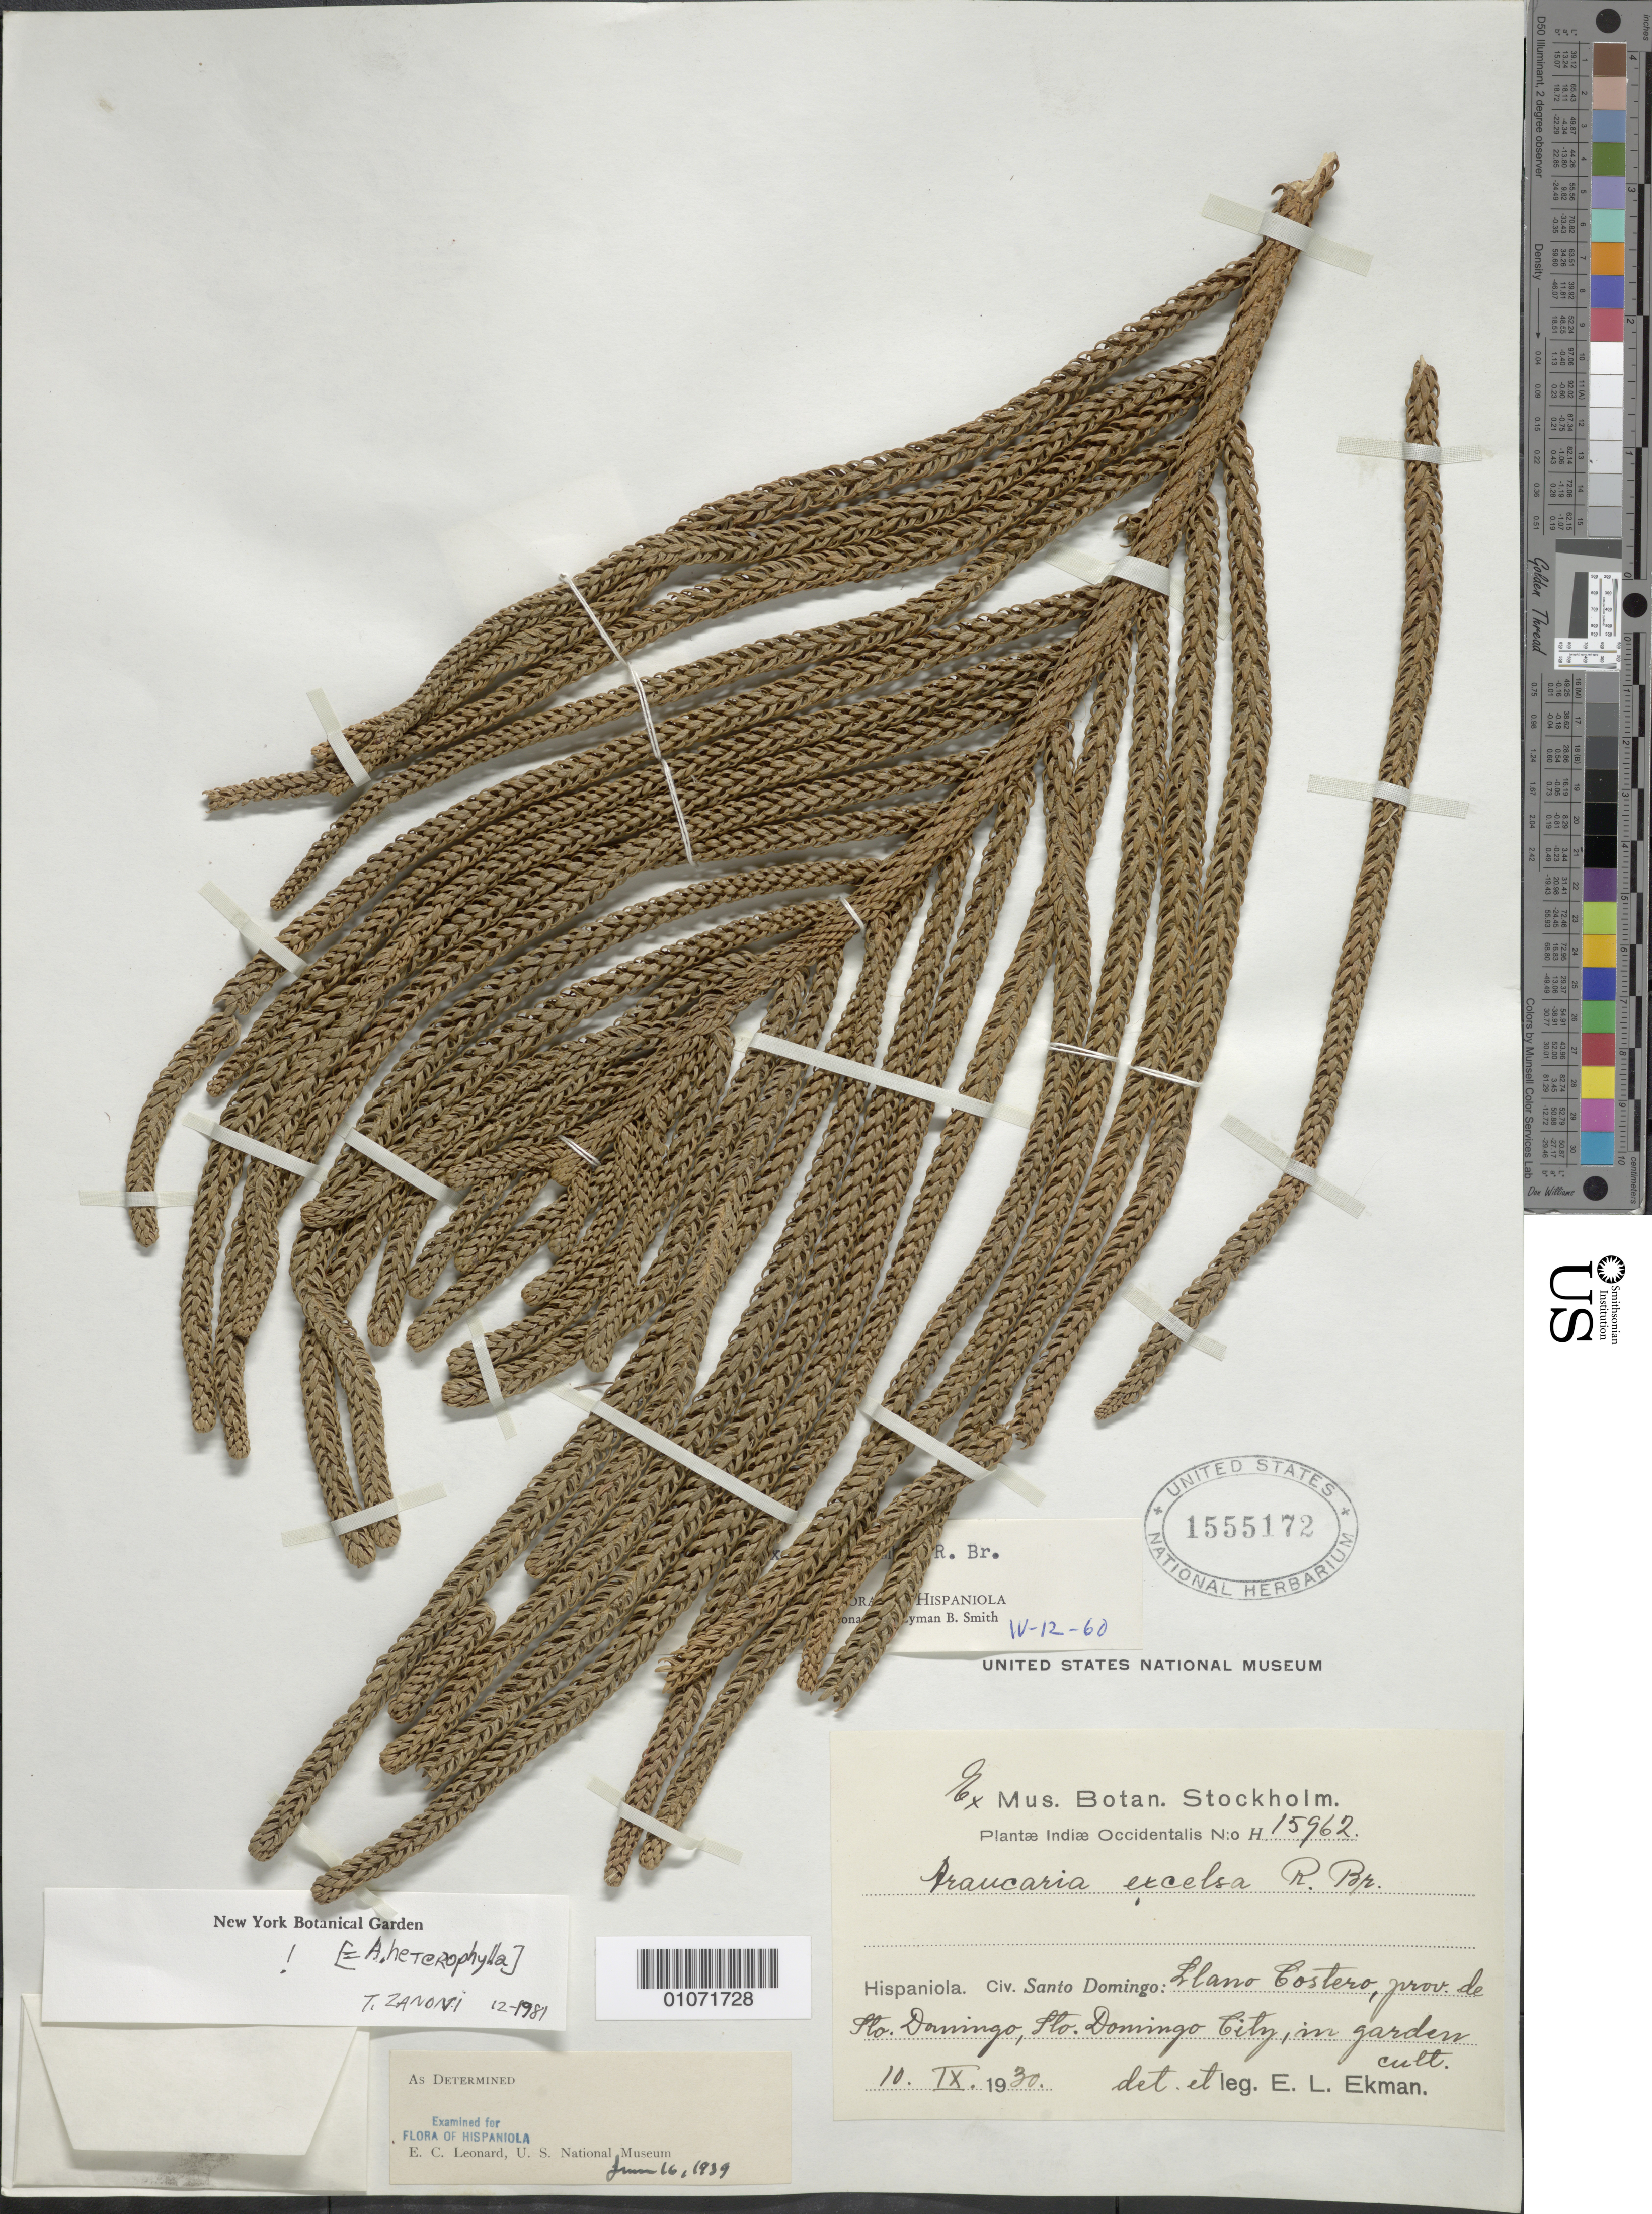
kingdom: Plantae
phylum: Tracheophyta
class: Pinopsida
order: Pinales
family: Araucariaceae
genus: Araucaria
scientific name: Araucaria heterophylla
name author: (Salisb.) Franco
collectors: E. L. Ekman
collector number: H 15962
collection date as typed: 10 Sep 1930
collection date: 1930-09-10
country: Dominican Republic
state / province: Santo Domingo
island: Hispaniola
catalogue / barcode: US 1555172